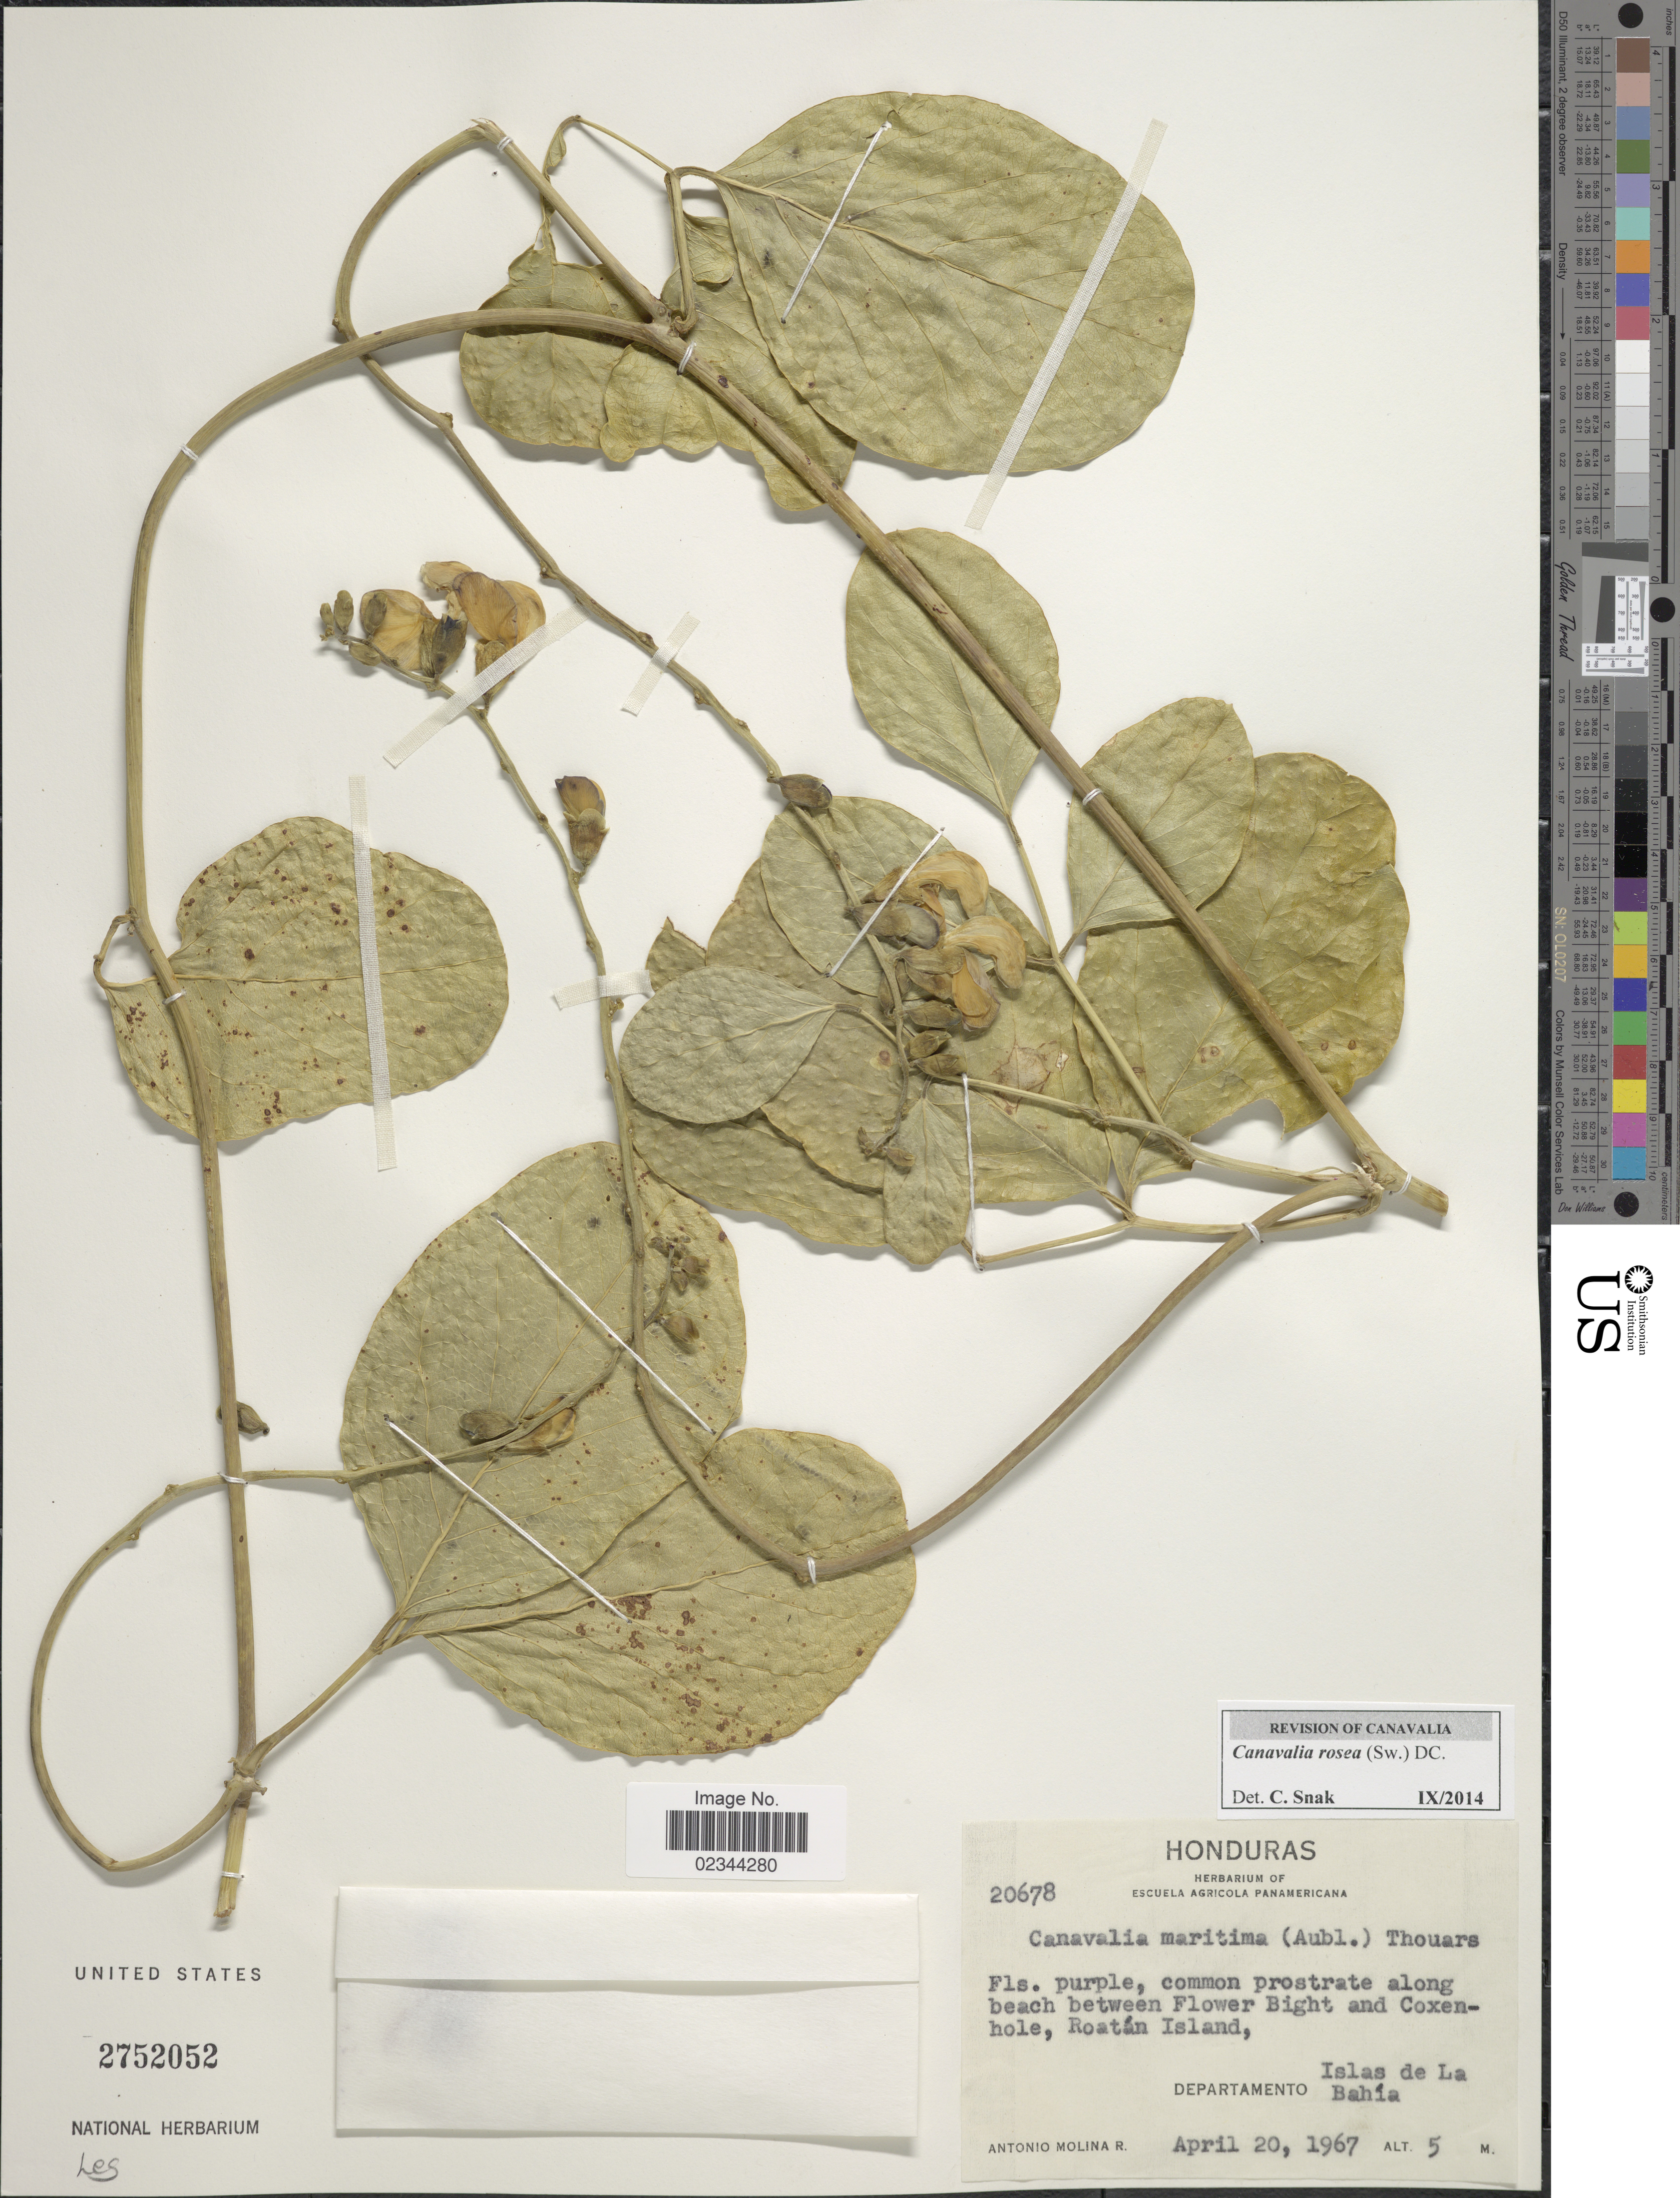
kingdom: Plantae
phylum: Tracheophyta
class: Magnoliopsida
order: Fabales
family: Fabaceae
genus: Canavalia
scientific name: Canavalia rosea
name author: (Sw.) DC.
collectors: A. Molina R.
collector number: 20678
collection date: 1967-04-20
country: Honduras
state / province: Islas de la Bahía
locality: Along beach between Flower Bight and Coxenhole, Roatan Island.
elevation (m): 5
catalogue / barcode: US 2752052